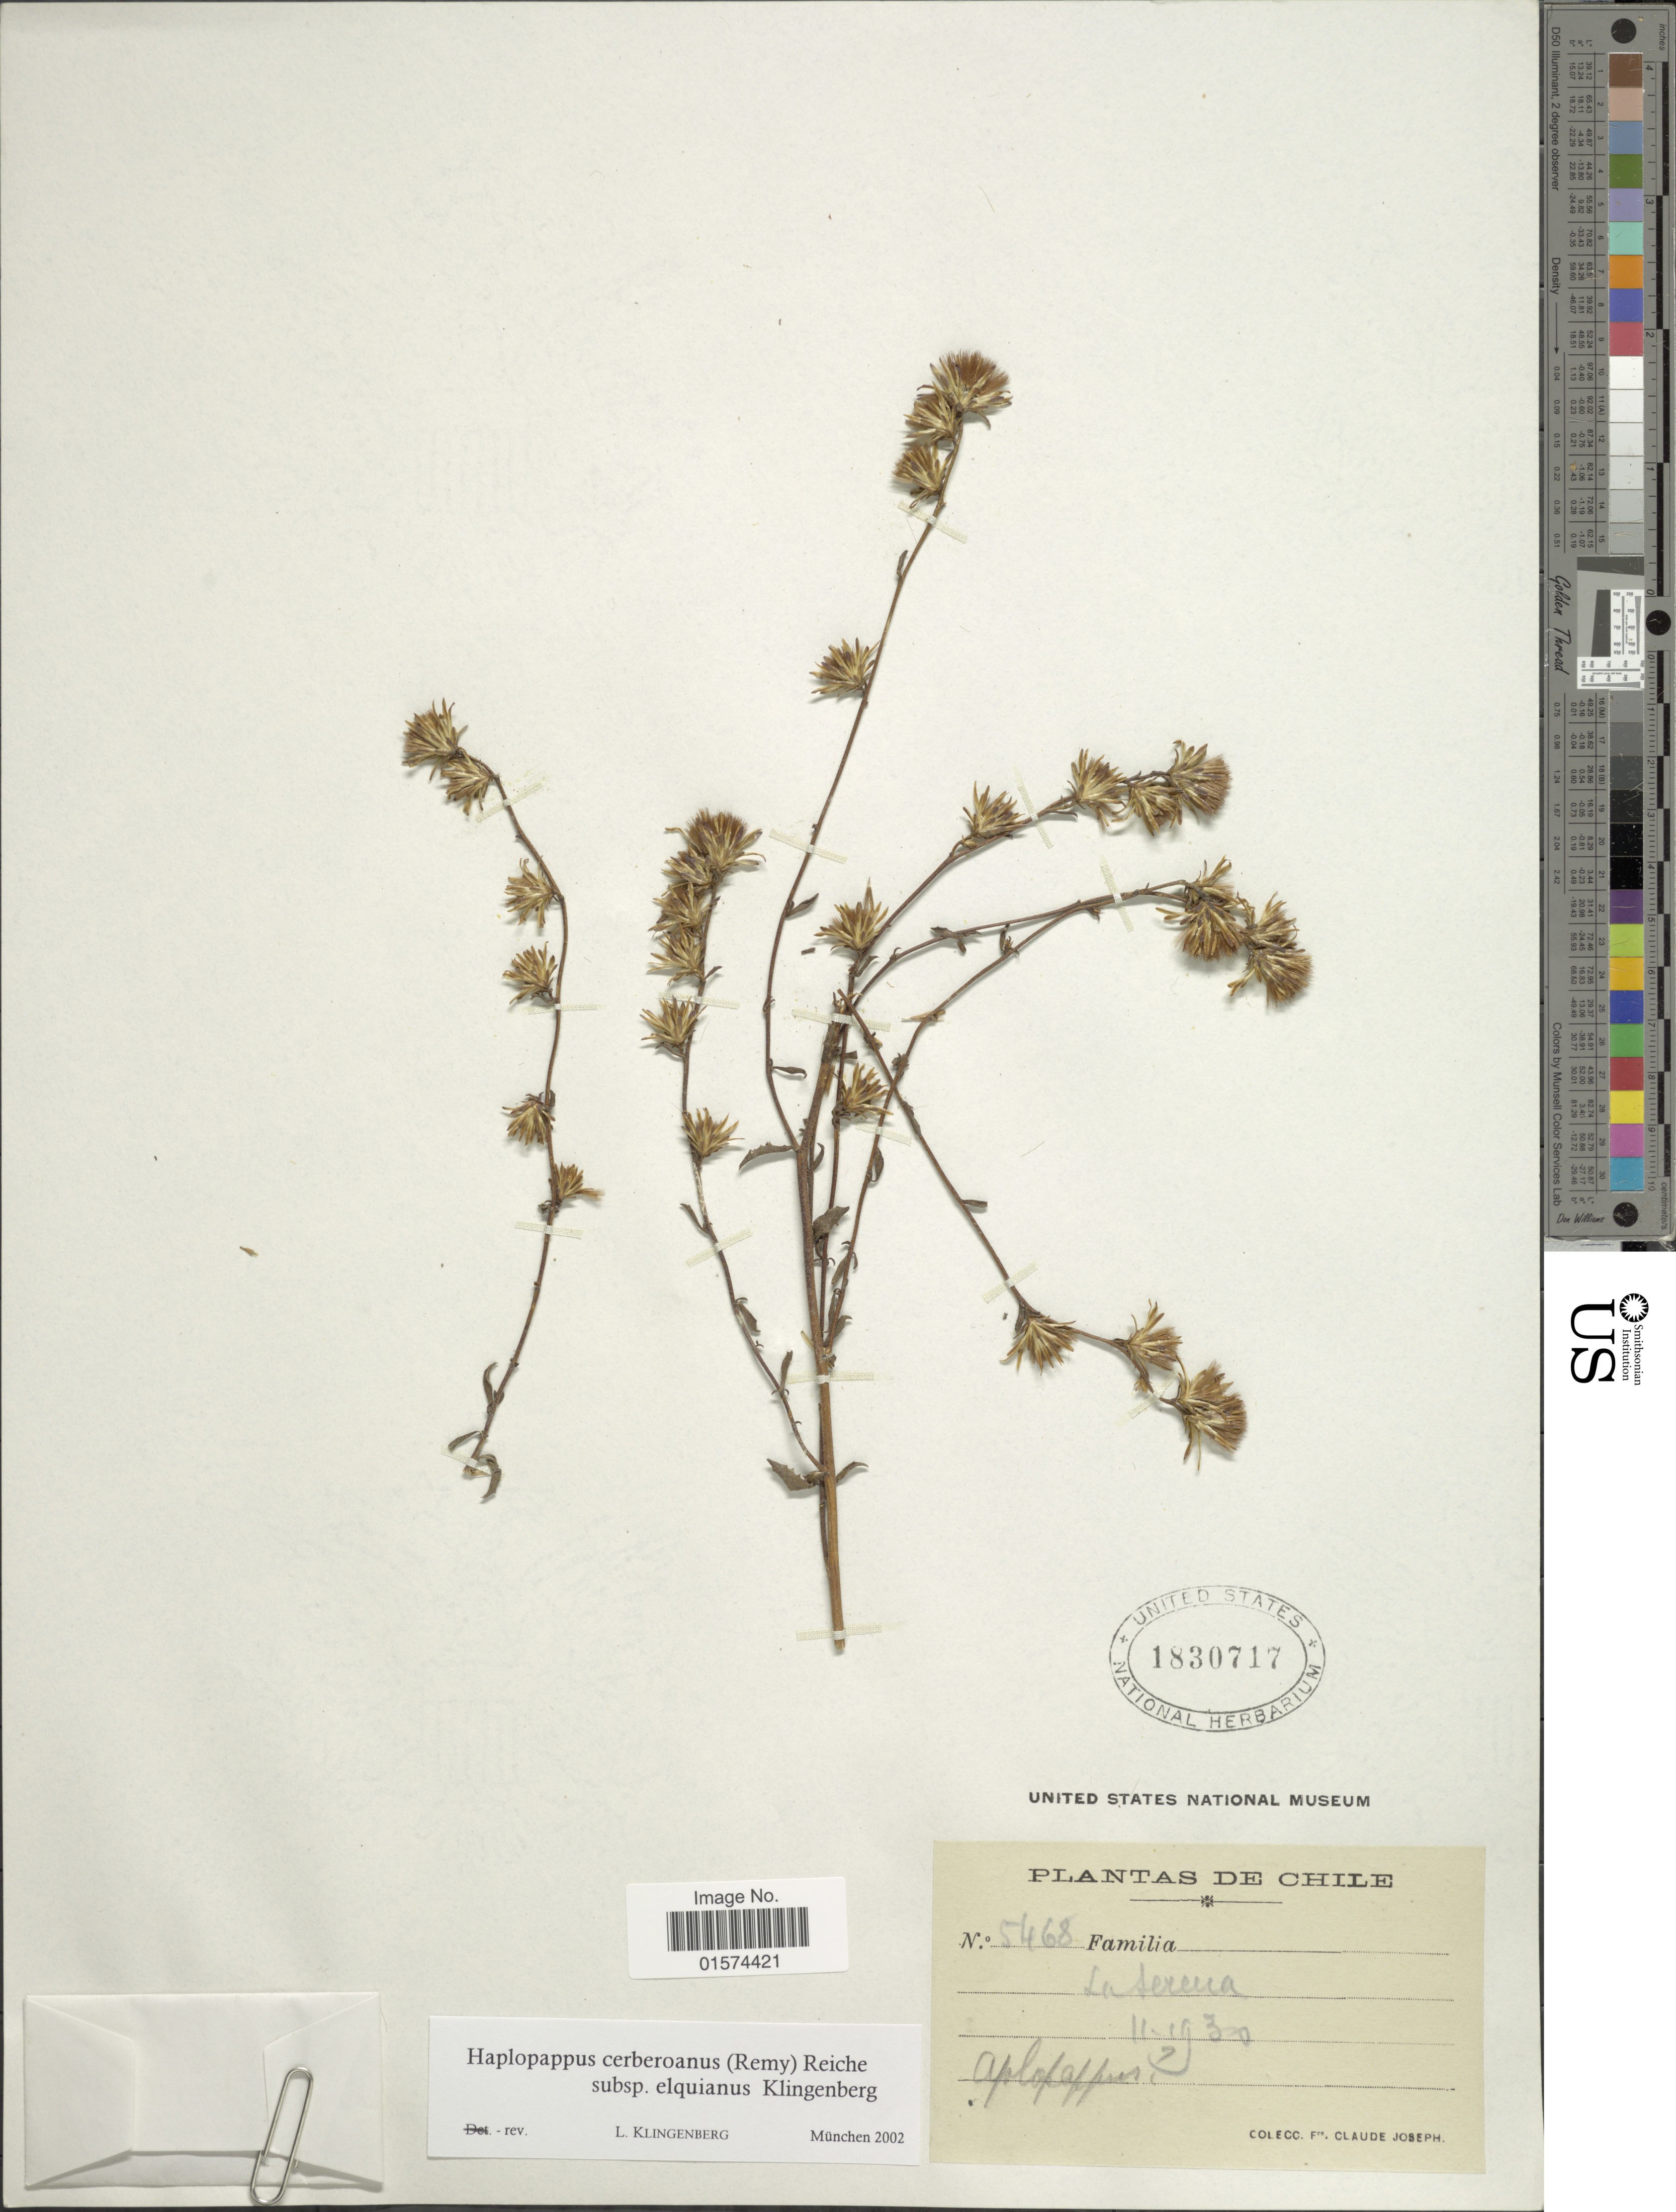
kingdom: Plantae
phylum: Tracheophyta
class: Magnoliopsida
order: Asterales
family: Asteraceae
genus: Haplopappus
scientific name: Haplopappus cerberoanus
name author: (J. Rémy) Reiche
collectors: Frere Claude Joseph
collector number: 5468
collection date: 1930-11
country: Chile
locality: Aplopappus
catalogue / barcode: US 1830717